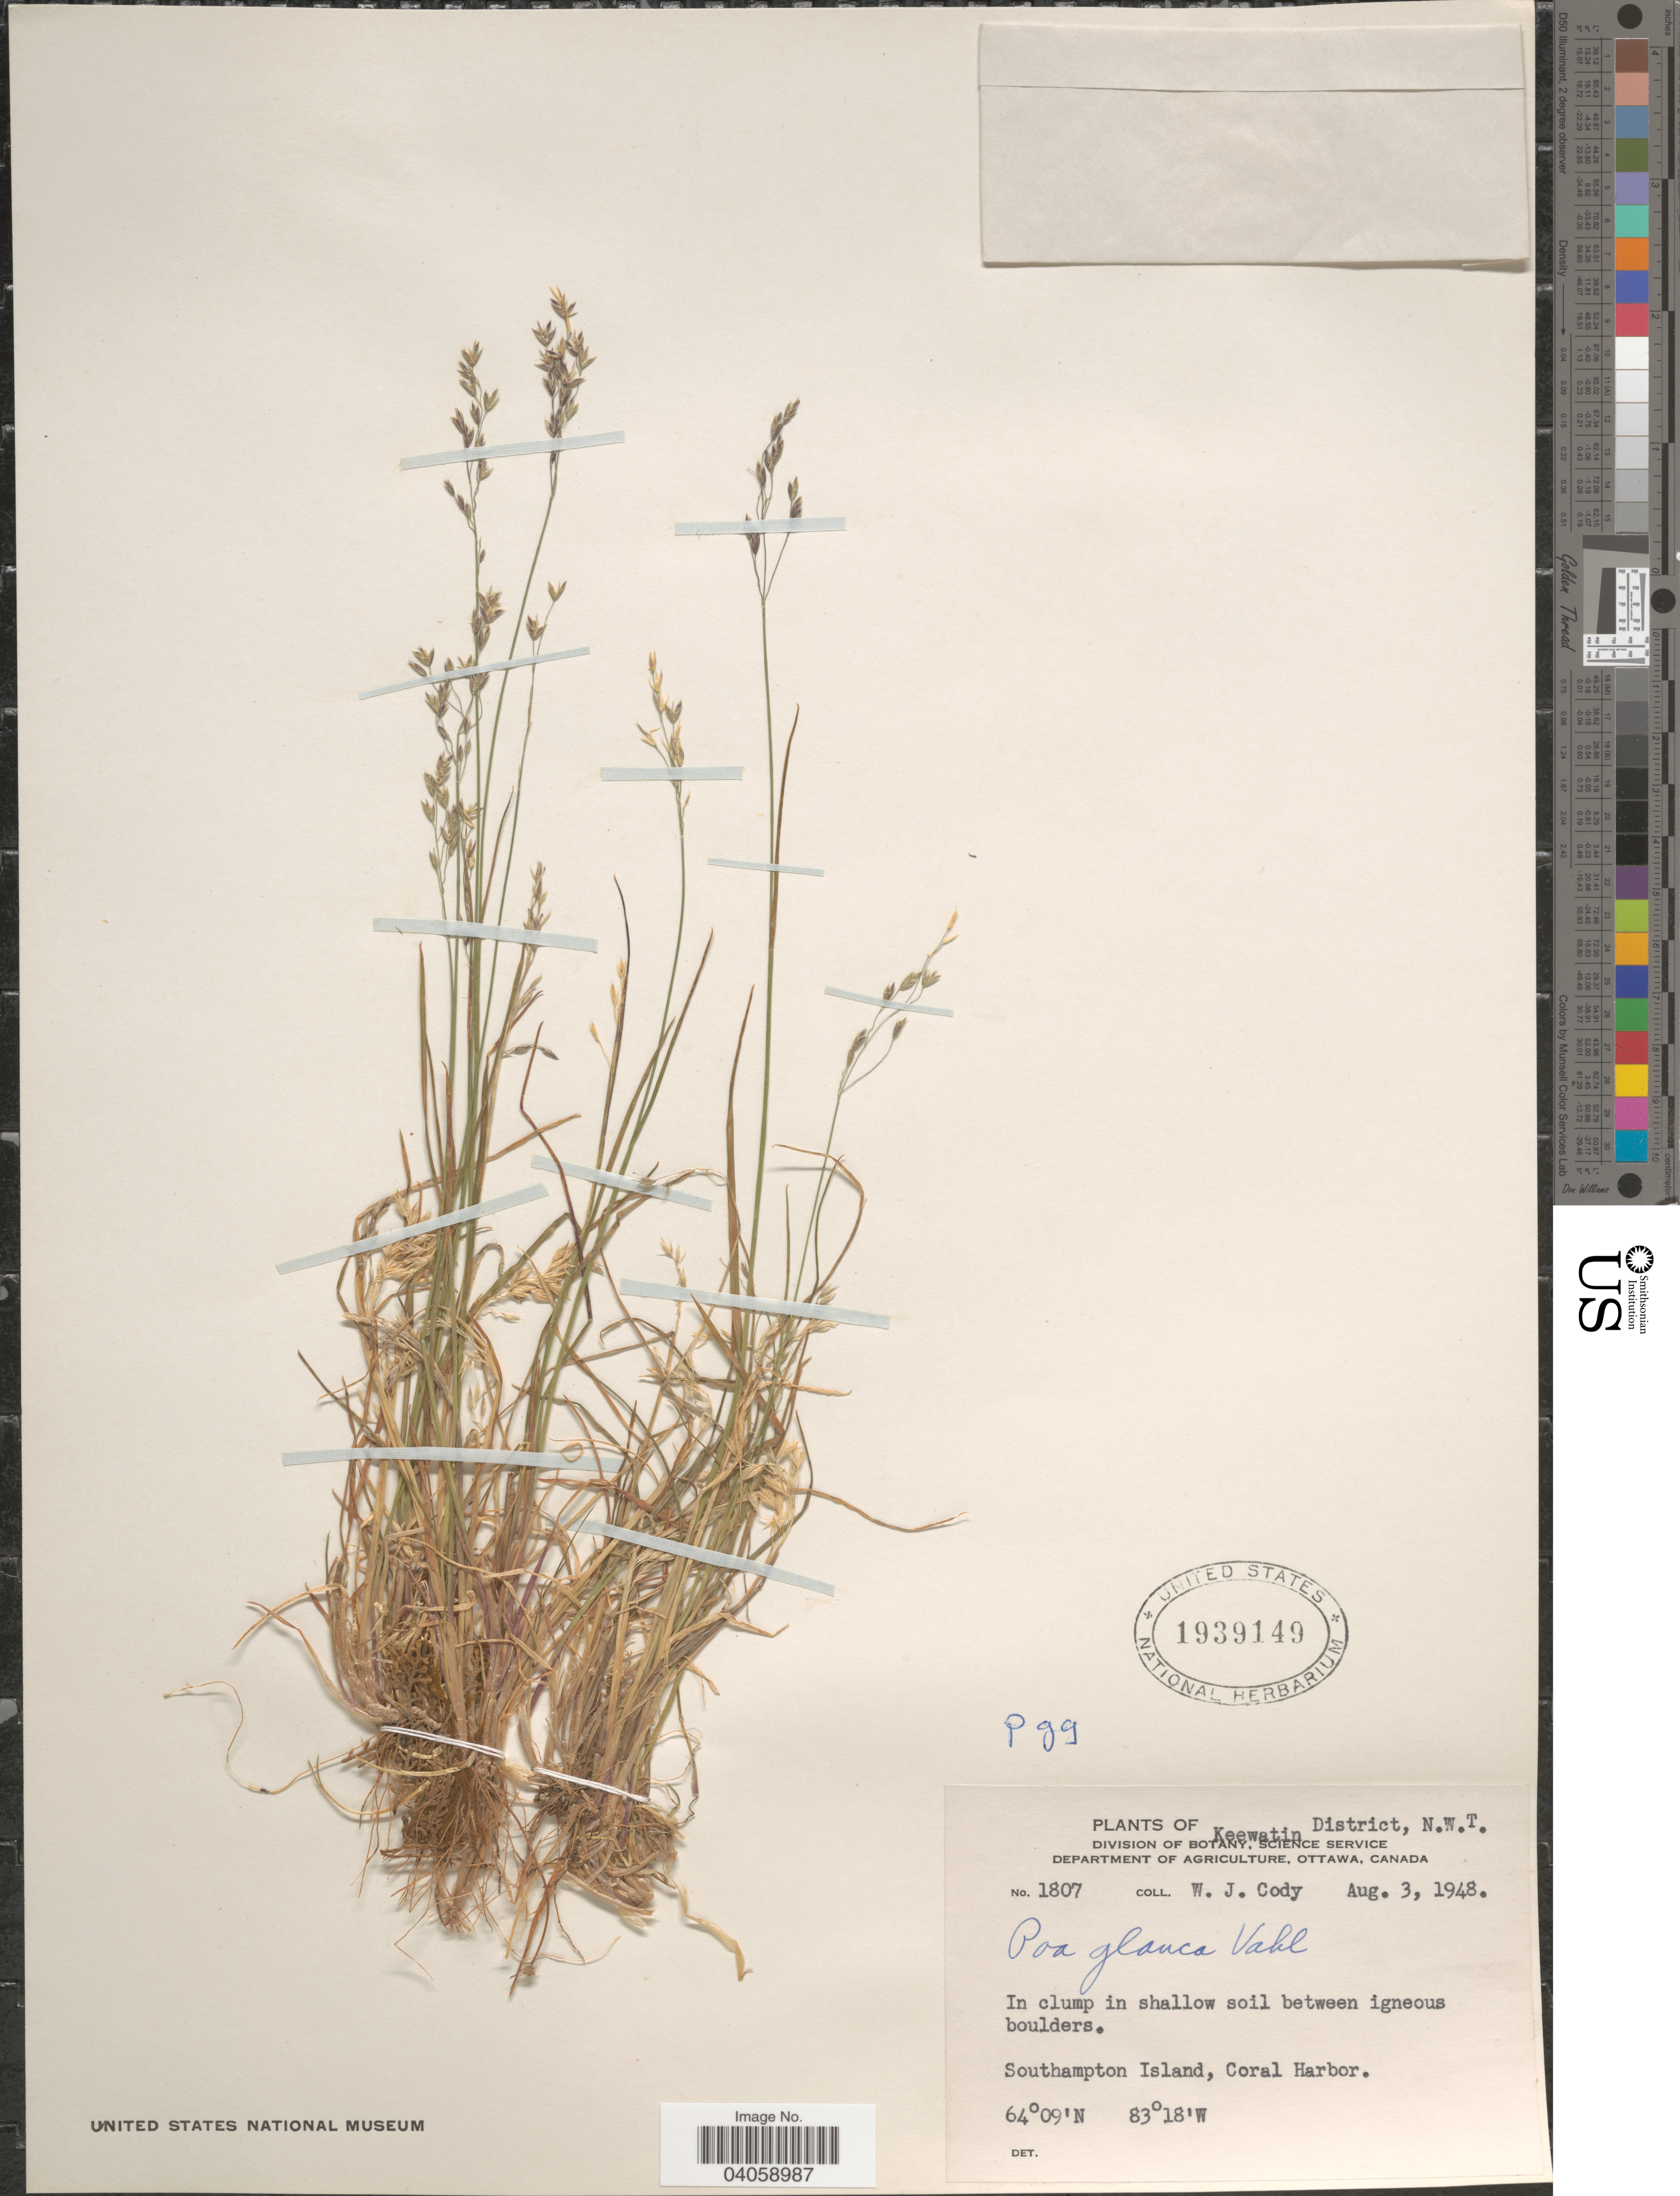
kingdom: Plantae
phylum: Tracheophyta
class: Liliopsida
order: Poales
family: Poaceae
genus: Poa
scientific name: Poa glauca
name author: Vahl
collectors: W. Cody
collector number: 1807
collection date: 1948-08-03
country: Canada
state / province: Northwest Territories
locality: Keewatin District, N.W.T. Southampton Island, Coral Harbor.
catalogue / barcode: US 1939149